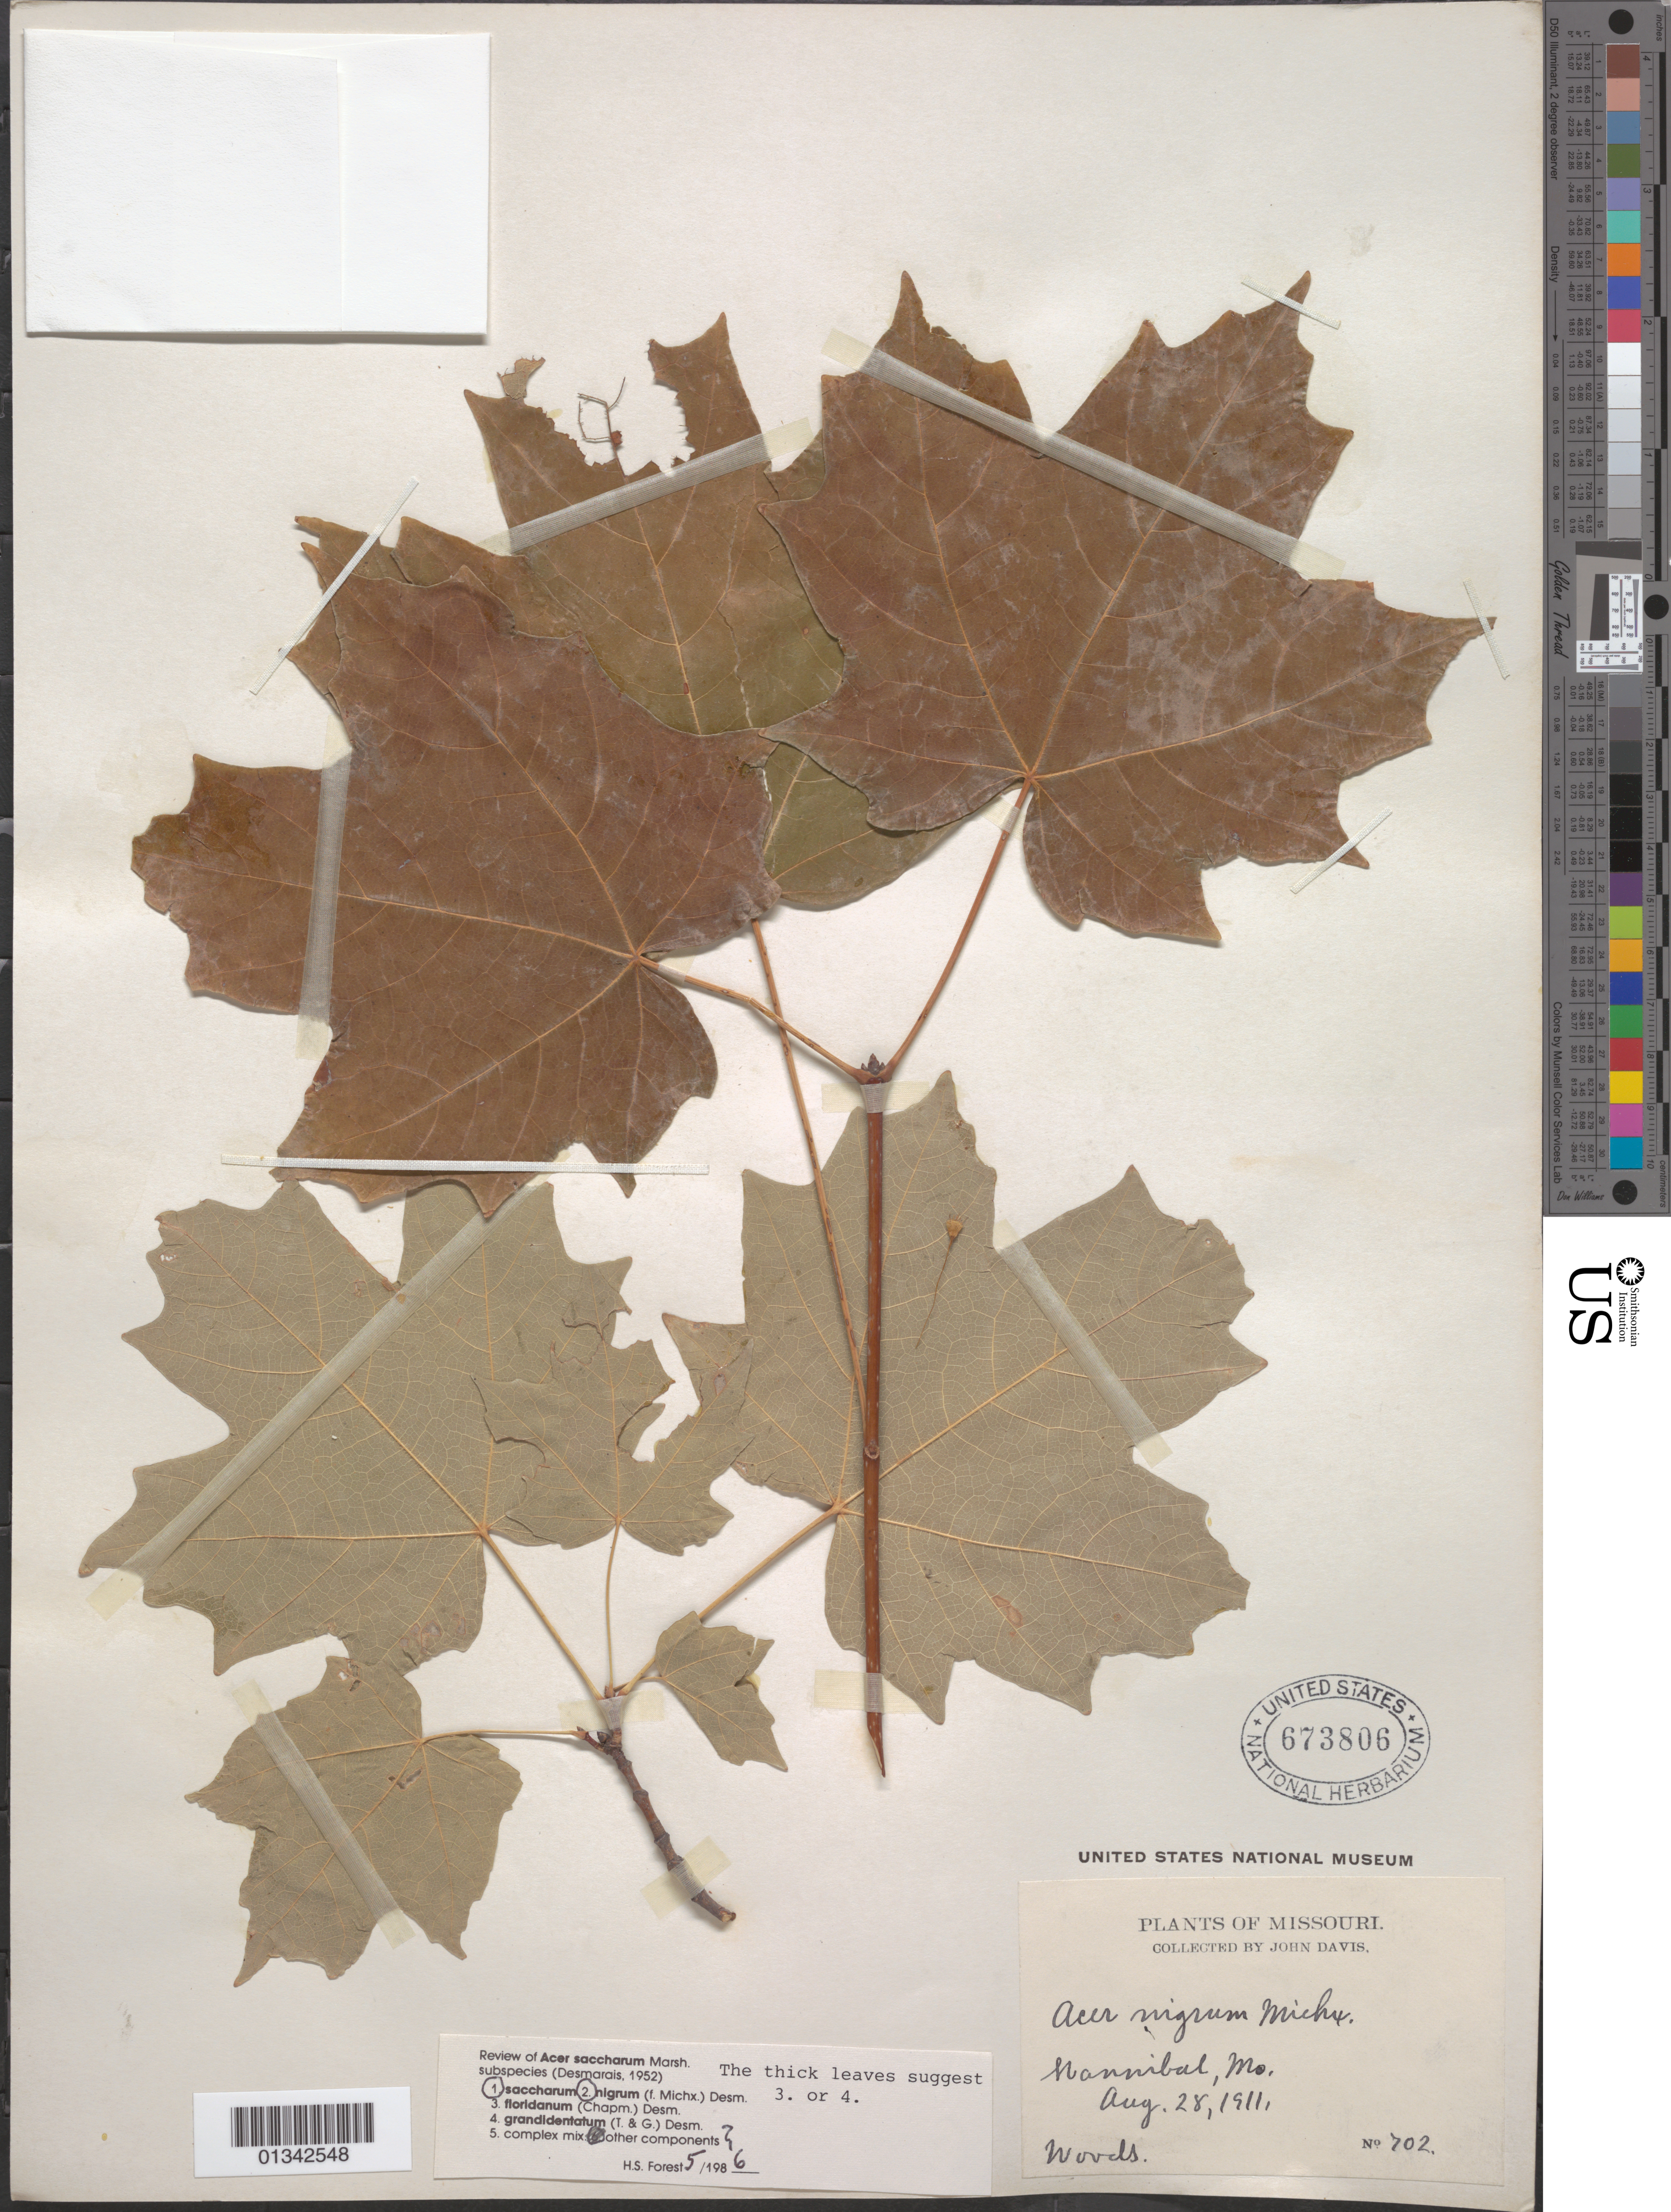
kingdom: Plantae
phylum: Tracheophyta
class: Magnoliopsida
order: Sapindales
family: Sapindaceae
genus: Acer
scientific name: Acer saccharum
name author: Marshall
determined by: Forest, H. S.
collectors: J. Davis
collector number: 702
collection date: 1911-08-28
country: United States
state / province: Missouri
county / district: Marion / Ralls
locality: Hannibal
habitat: Woods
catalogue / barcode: US 673806